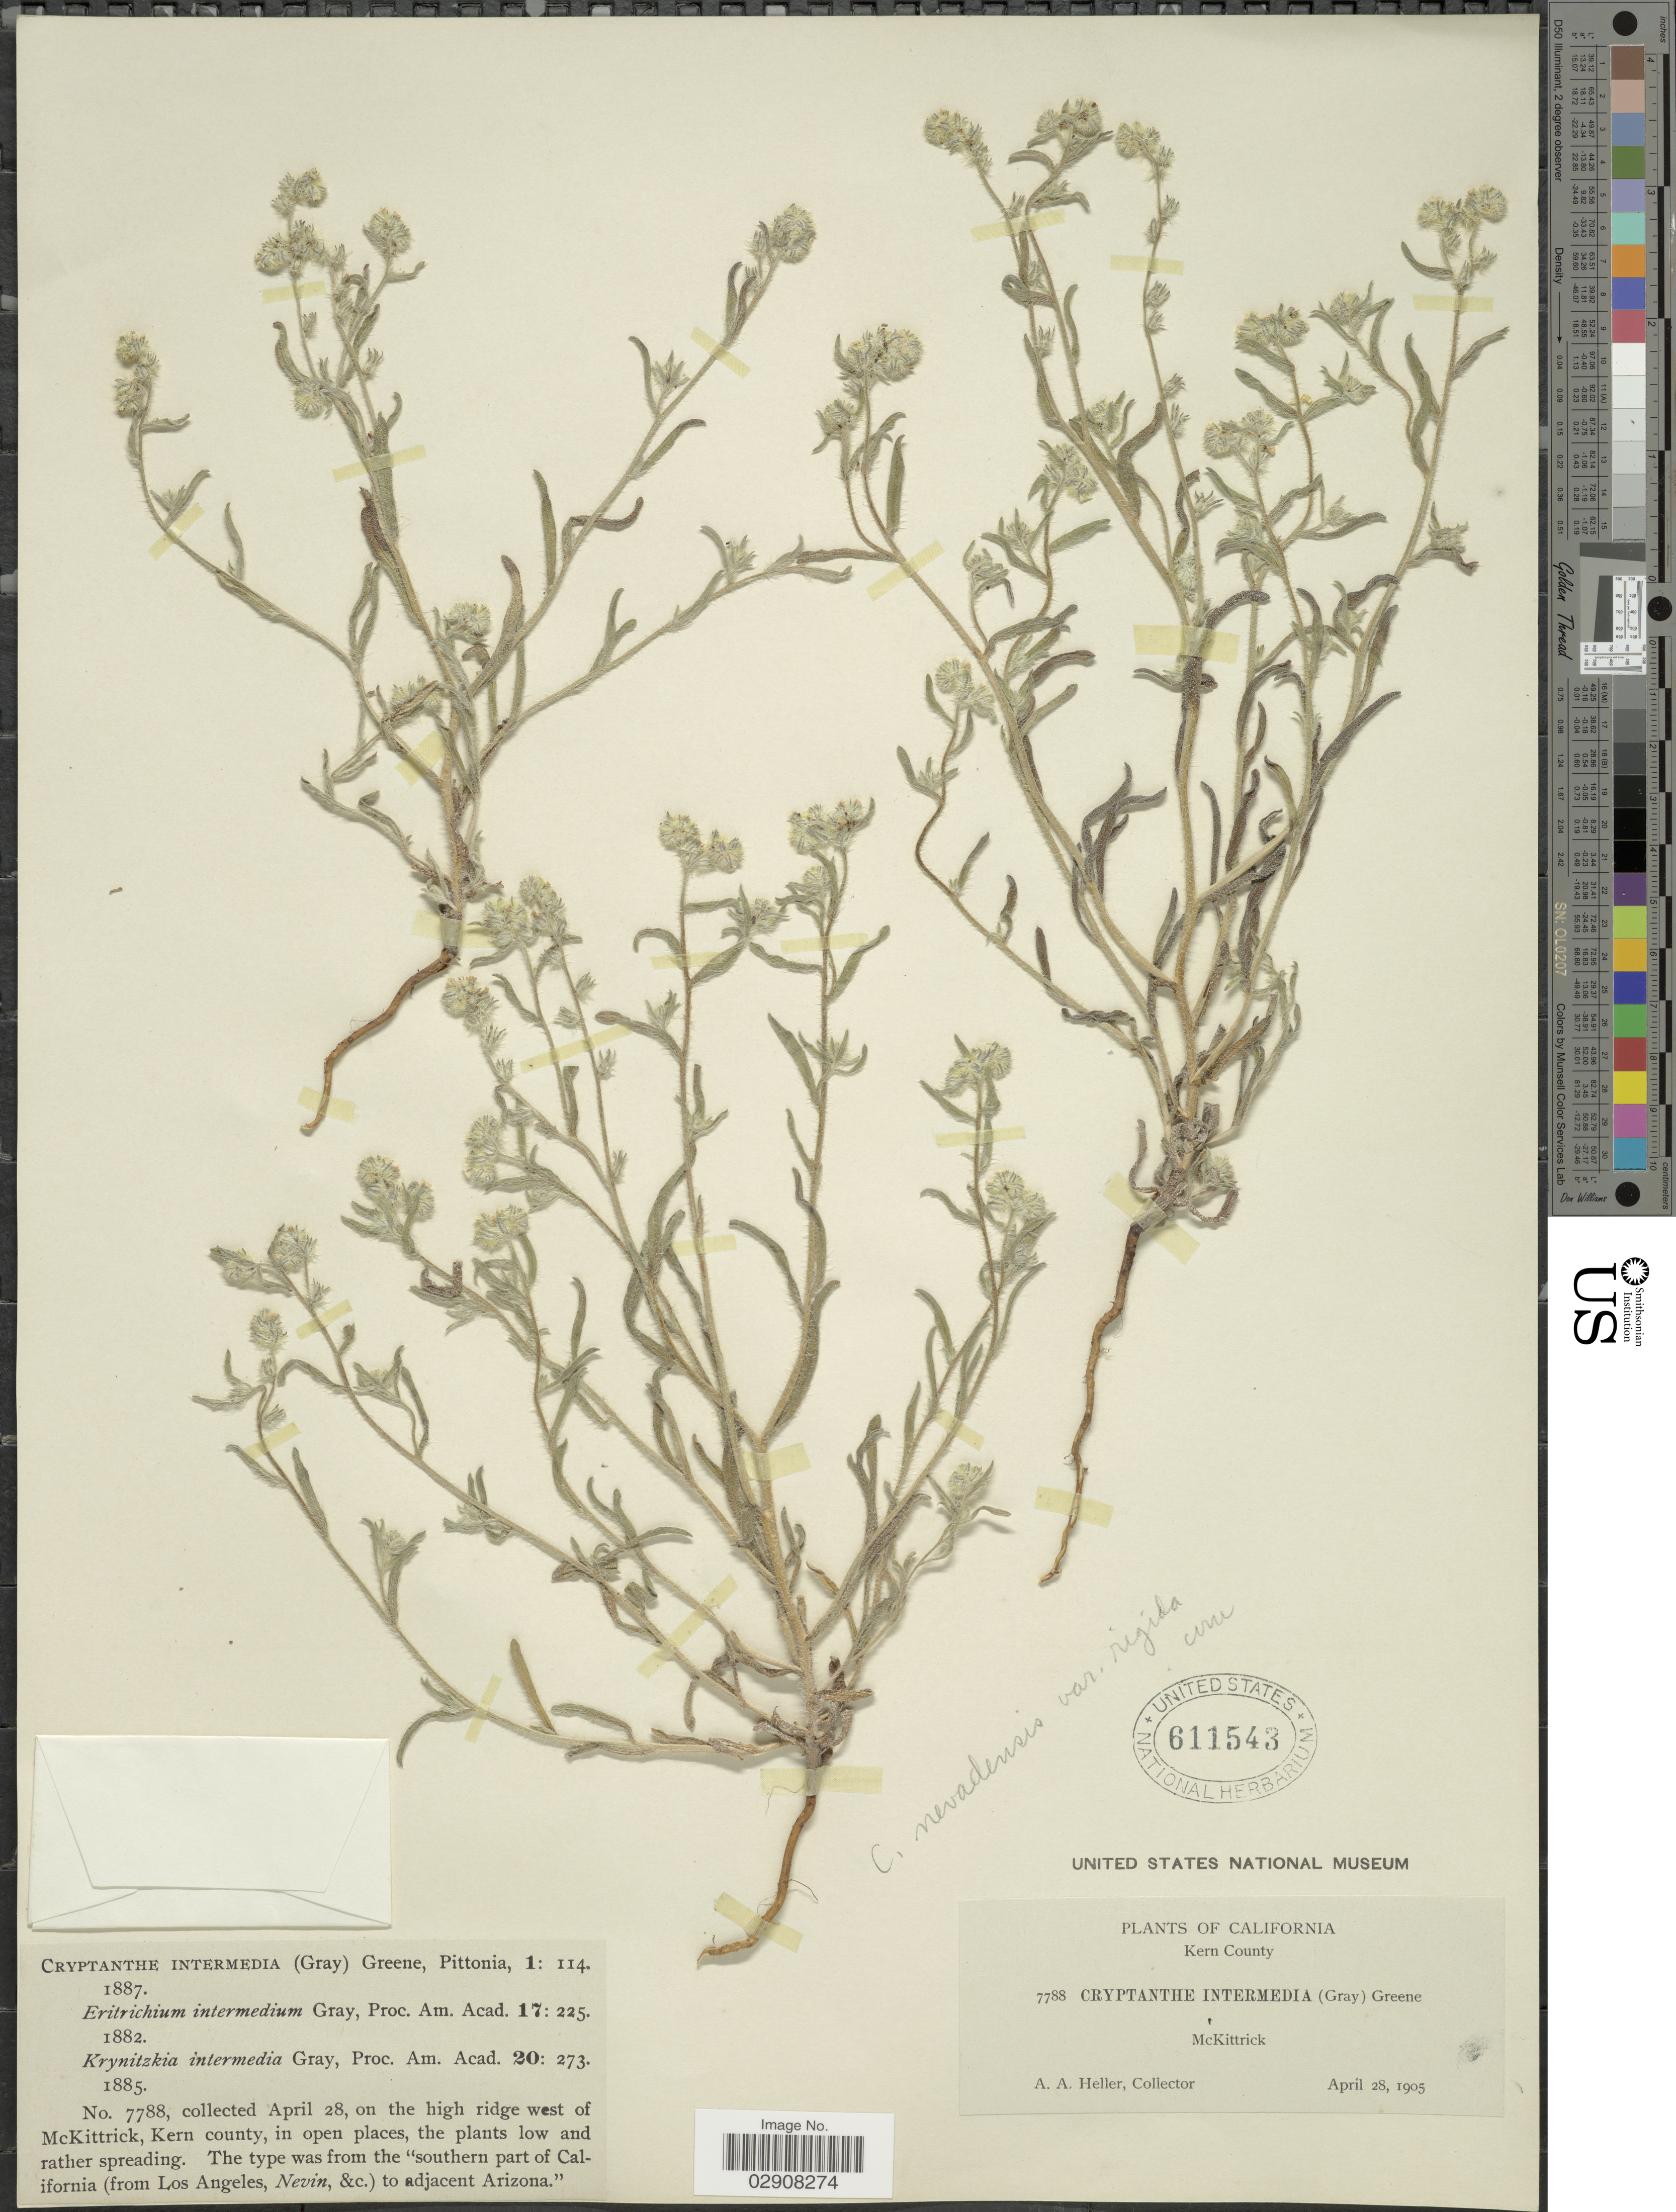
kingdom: Plantae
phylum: Tracheophyta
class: Magnoliopsida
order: Boraginales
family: Boraginaceae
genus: Cryptantha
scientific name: Cryptantha nevadensis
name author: A. Nelson & P.B. Kenn.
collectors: A. A. Heller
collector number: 7788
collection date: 1905-04-28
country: United States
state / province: California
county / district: Kern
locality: On the high ridge west of McKittrick, Kern County.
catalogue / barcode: US 611543